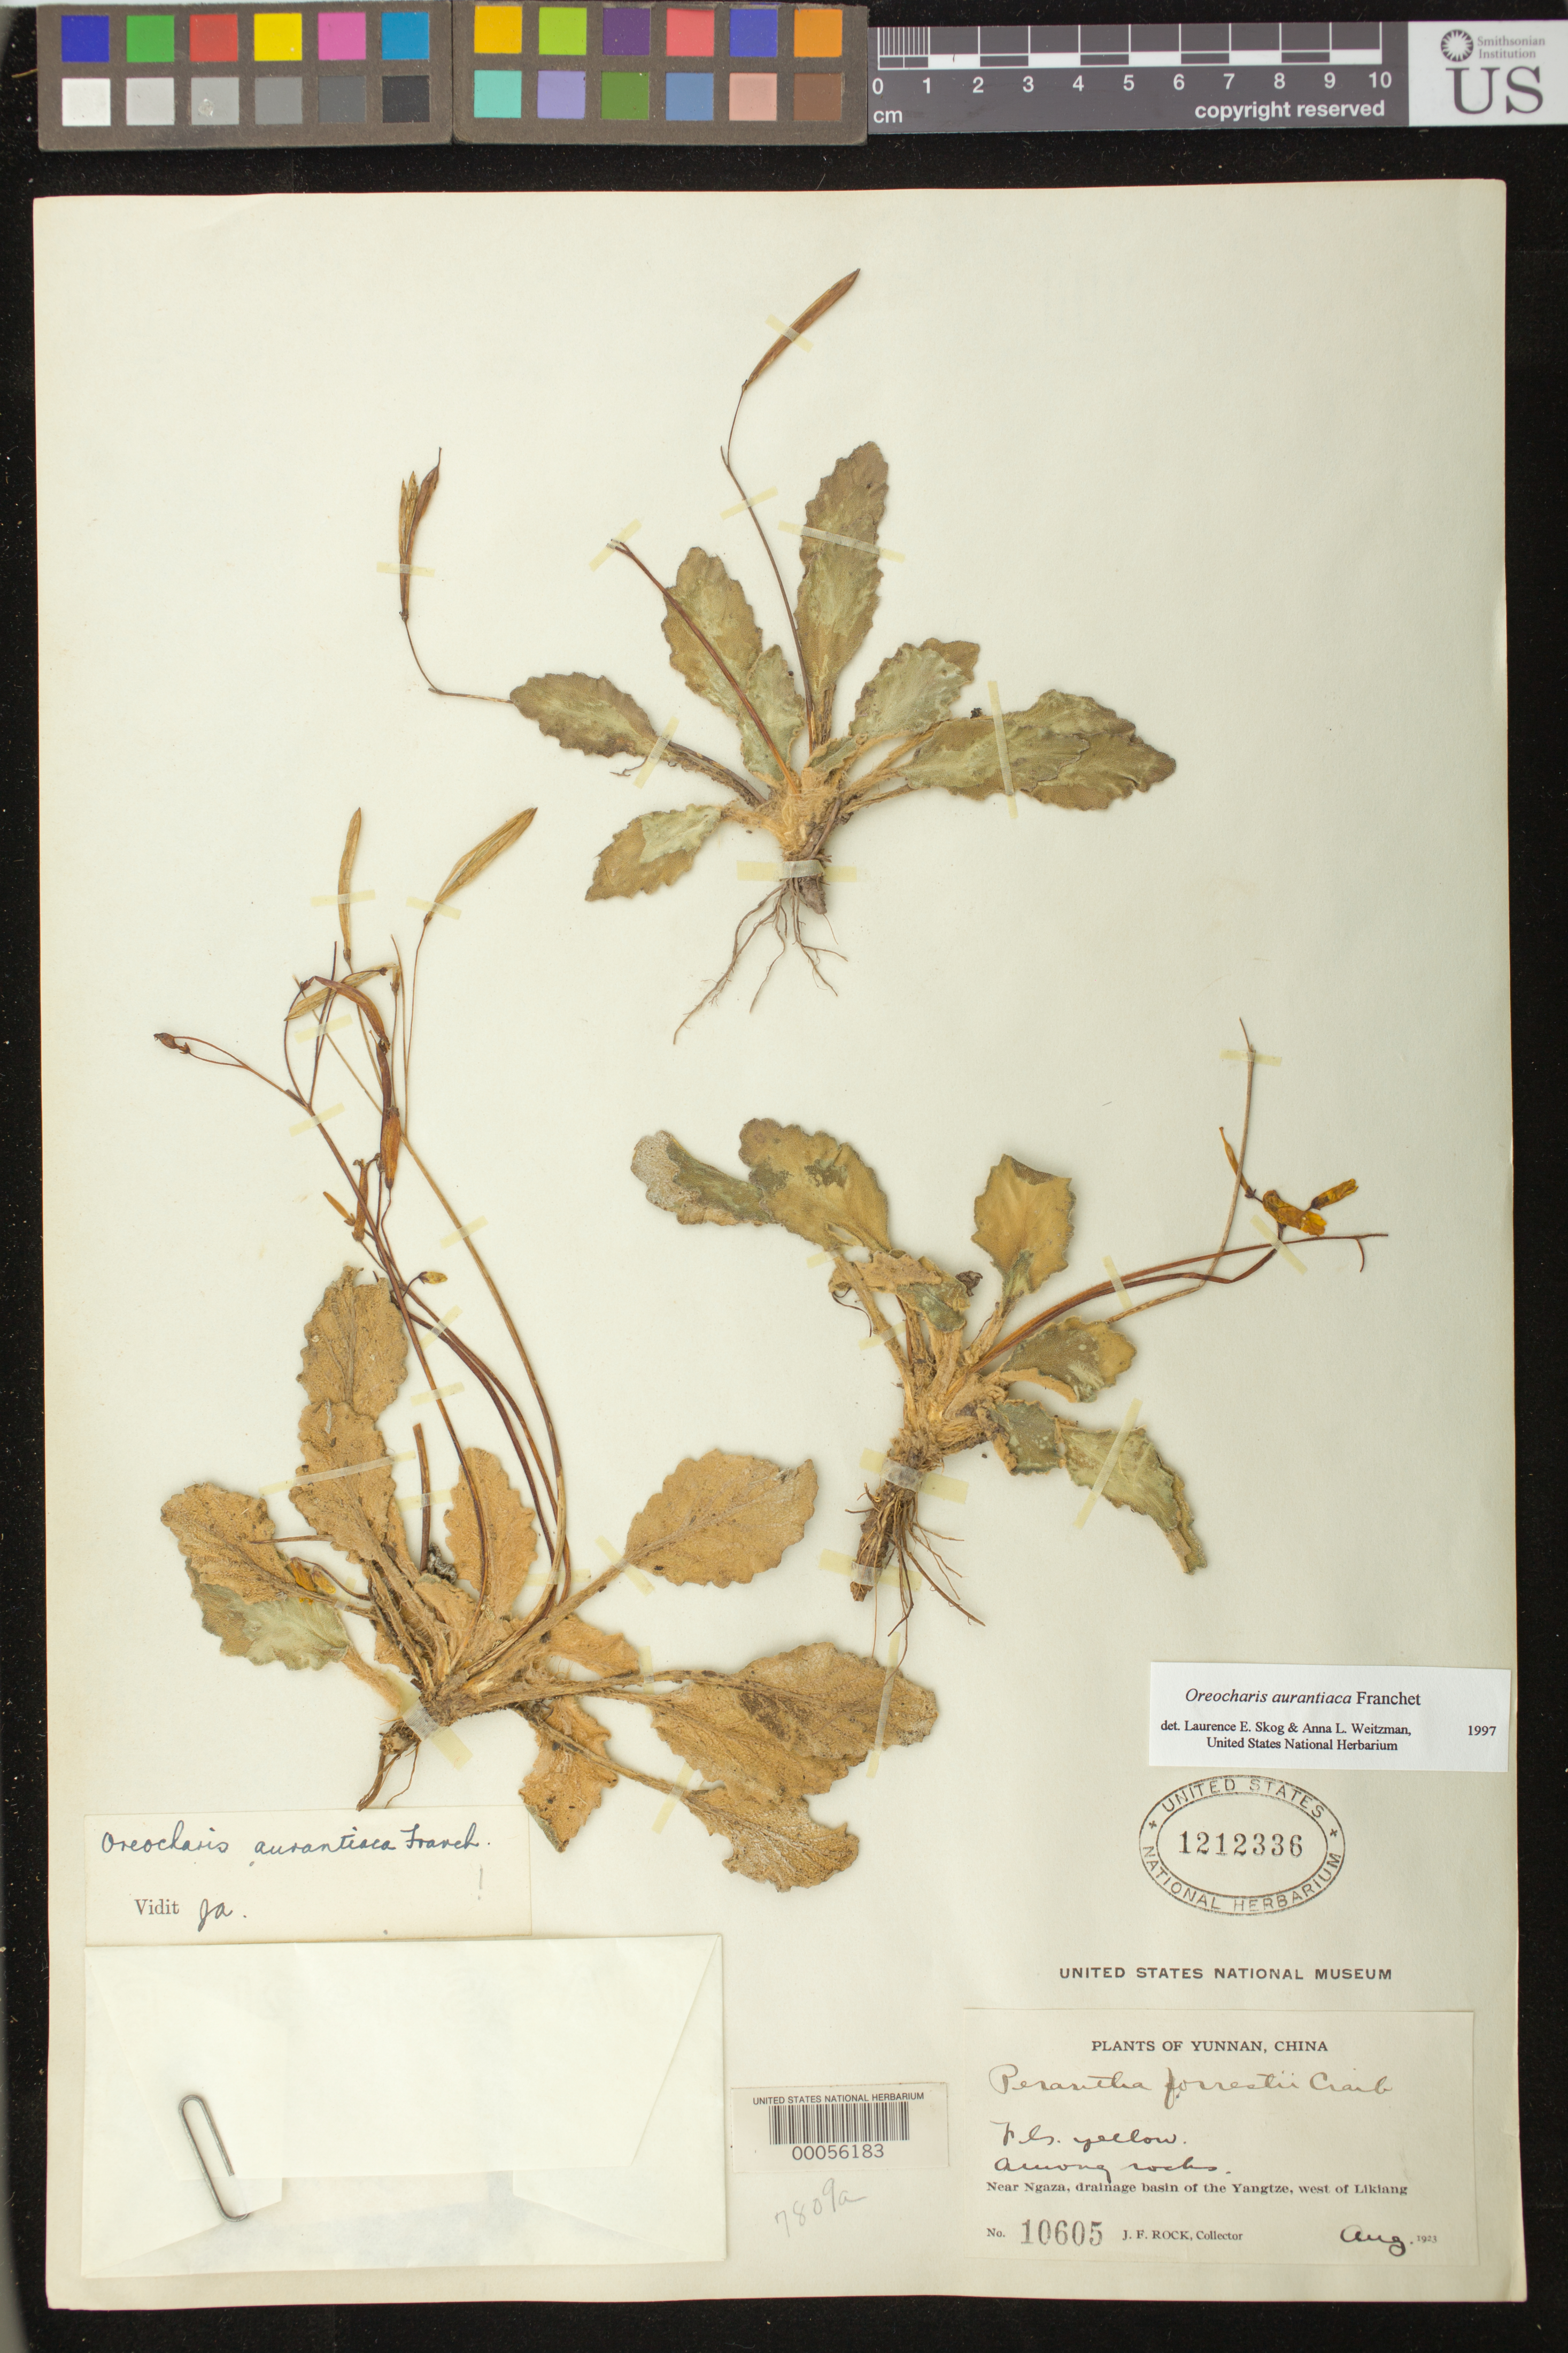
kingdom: Plantae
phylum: Tracheophyta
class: Magnoliopsida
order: Lamiales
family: Gesneriaceae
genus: Oreocharis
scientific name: Oreocharis aurantiaca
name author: Franch.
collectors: J. F. Rock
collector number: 10605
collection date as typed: Aug 1923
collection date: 1923-08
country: China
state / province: Yunnan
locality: Near ngaza, drainage basin of the yangtze, w of likiang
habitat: Among rocks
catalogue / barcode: US 1212336